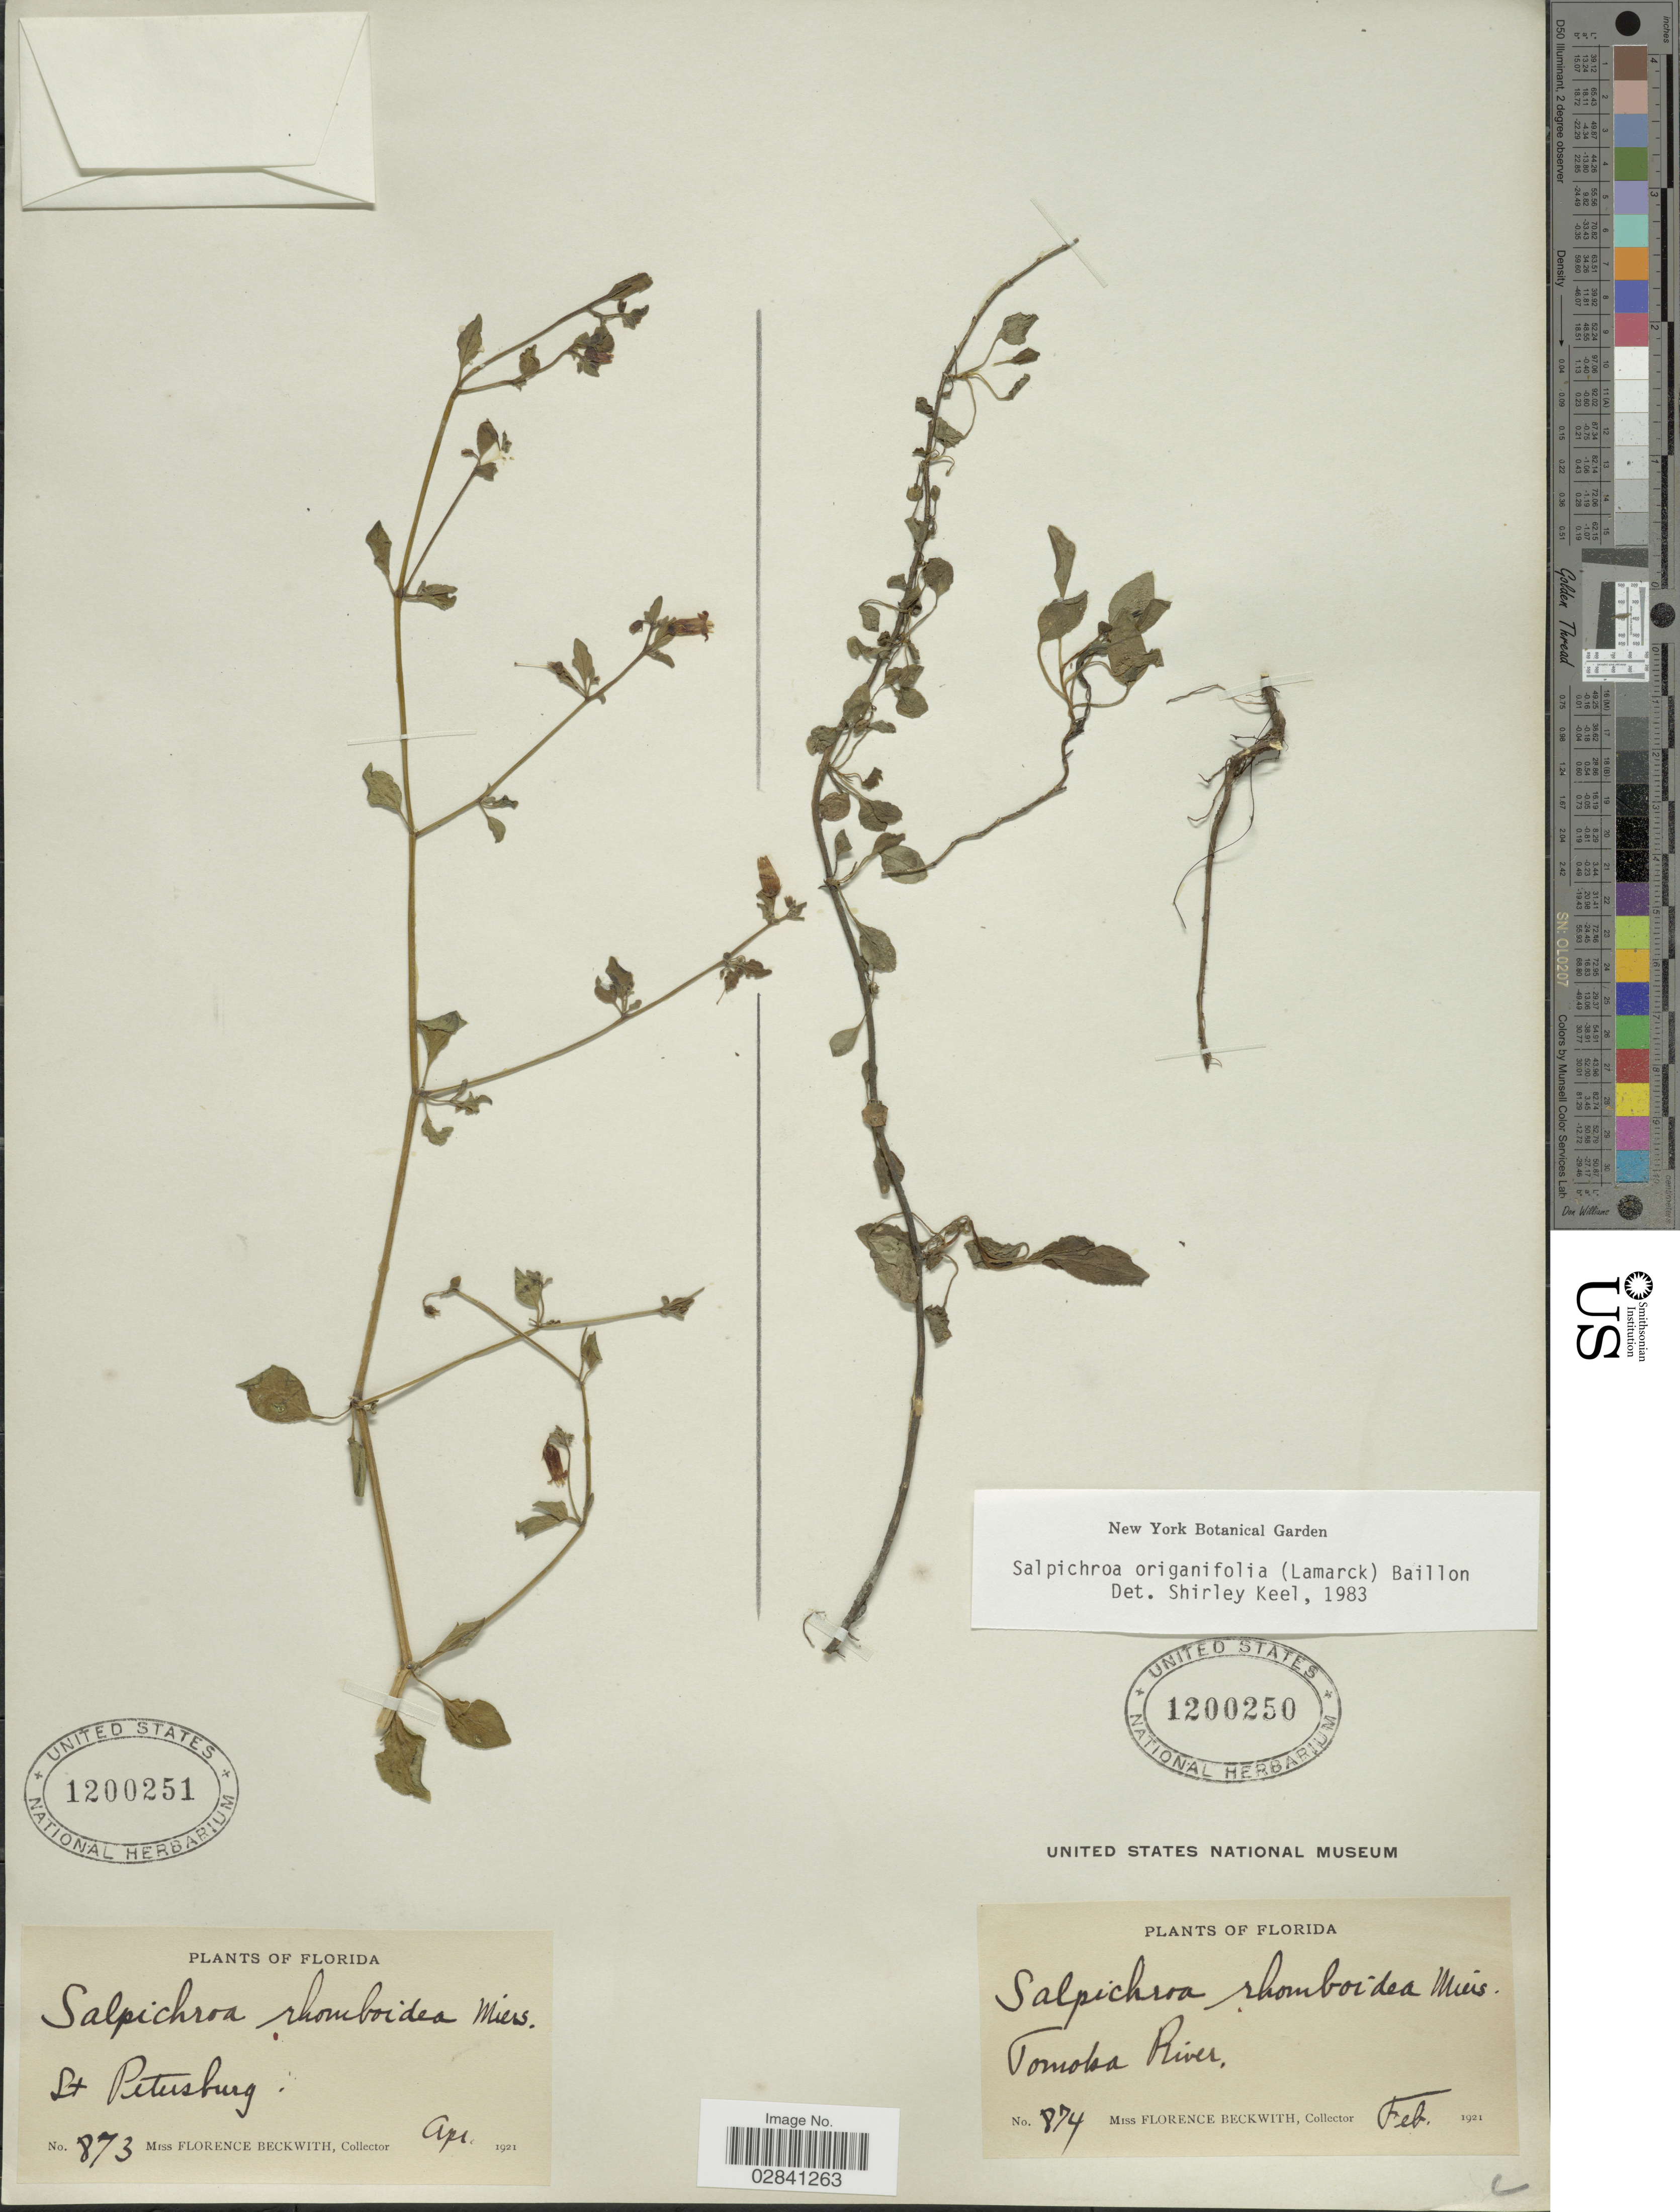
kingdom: Plantae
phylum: Tracheophyta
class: Magnoliopsida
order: Solanales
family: Solanaceae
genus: Salpichroa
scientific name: Salpichroa origanifolia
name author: (Lam.) Baill.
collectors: F. Beckwith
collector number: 874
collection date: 1921-02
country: United States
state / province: Florida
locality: Tomoka River.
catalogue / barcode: US 1200250-2